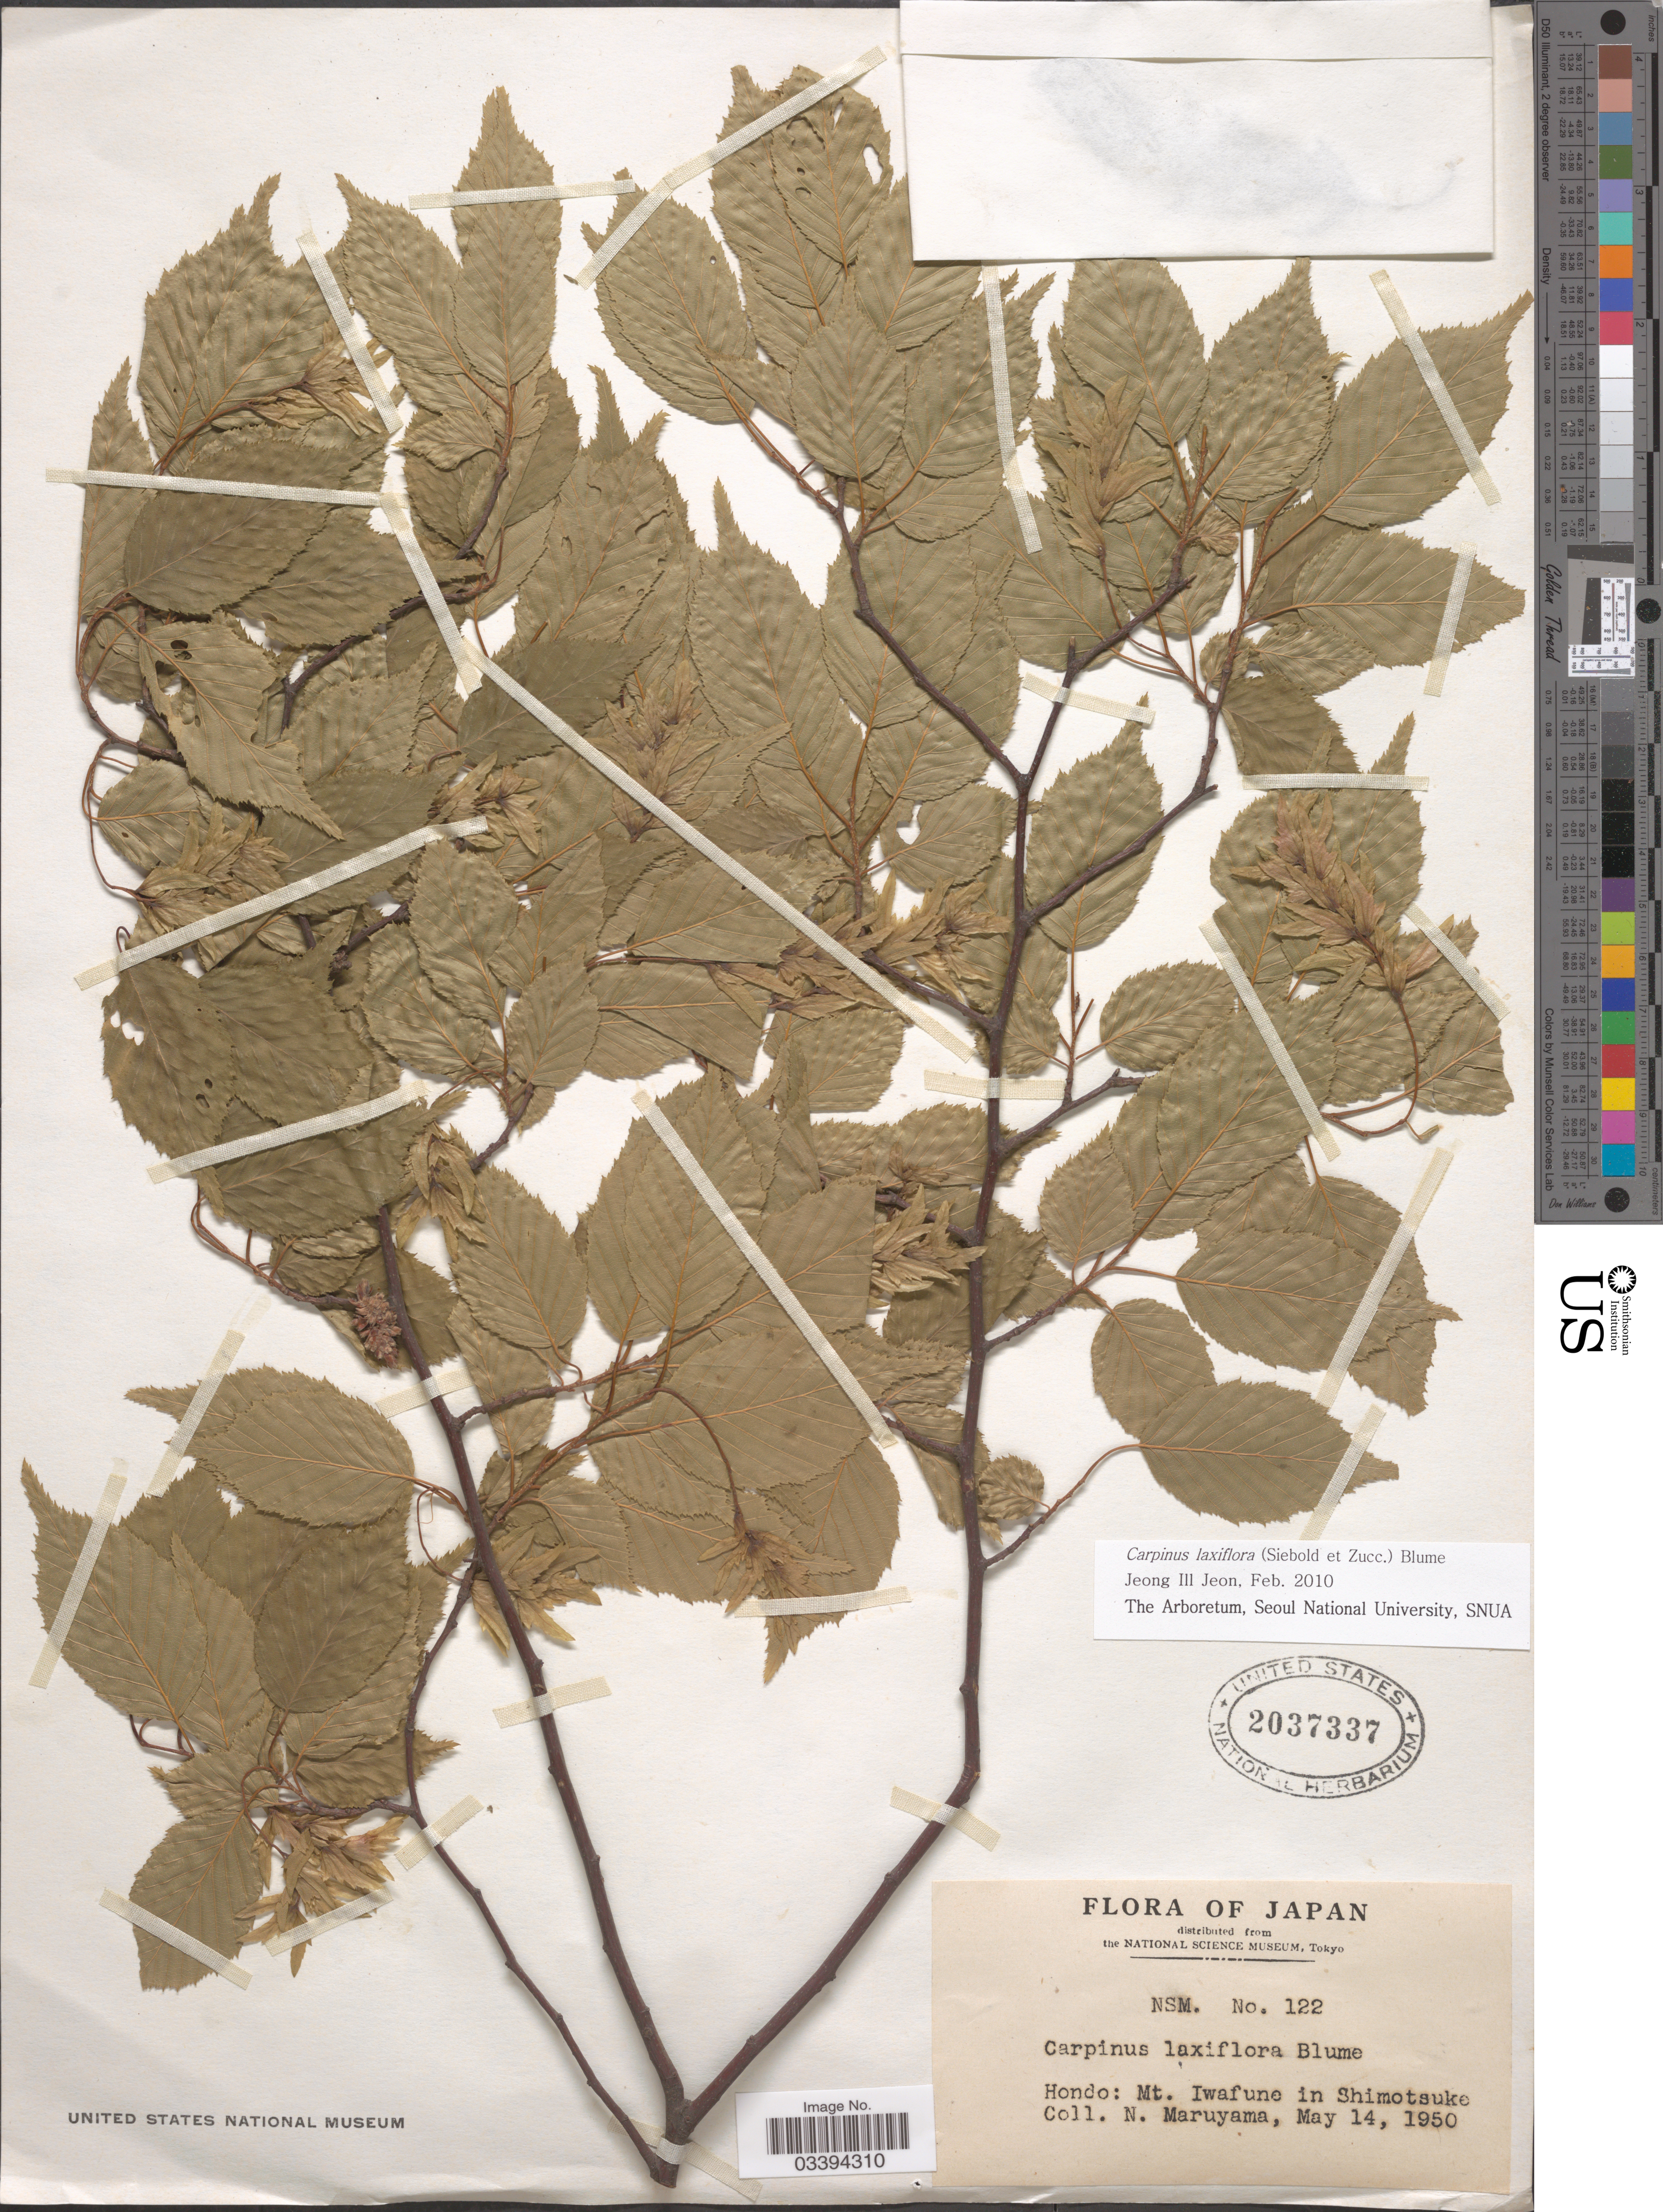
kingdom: Plantae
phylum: Tracheophyta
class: Magnoliopsida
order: Fagales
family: Betulaceae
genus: Carpinus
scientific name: Carpinus laxiflora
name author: (Siebold & Zucc.) Blume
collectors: N. Maruyama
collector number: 122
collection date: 1950-05-14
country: Japan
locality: Hondo: Mt. Iwafune in Shimotsuke.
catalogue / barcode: US 2037337